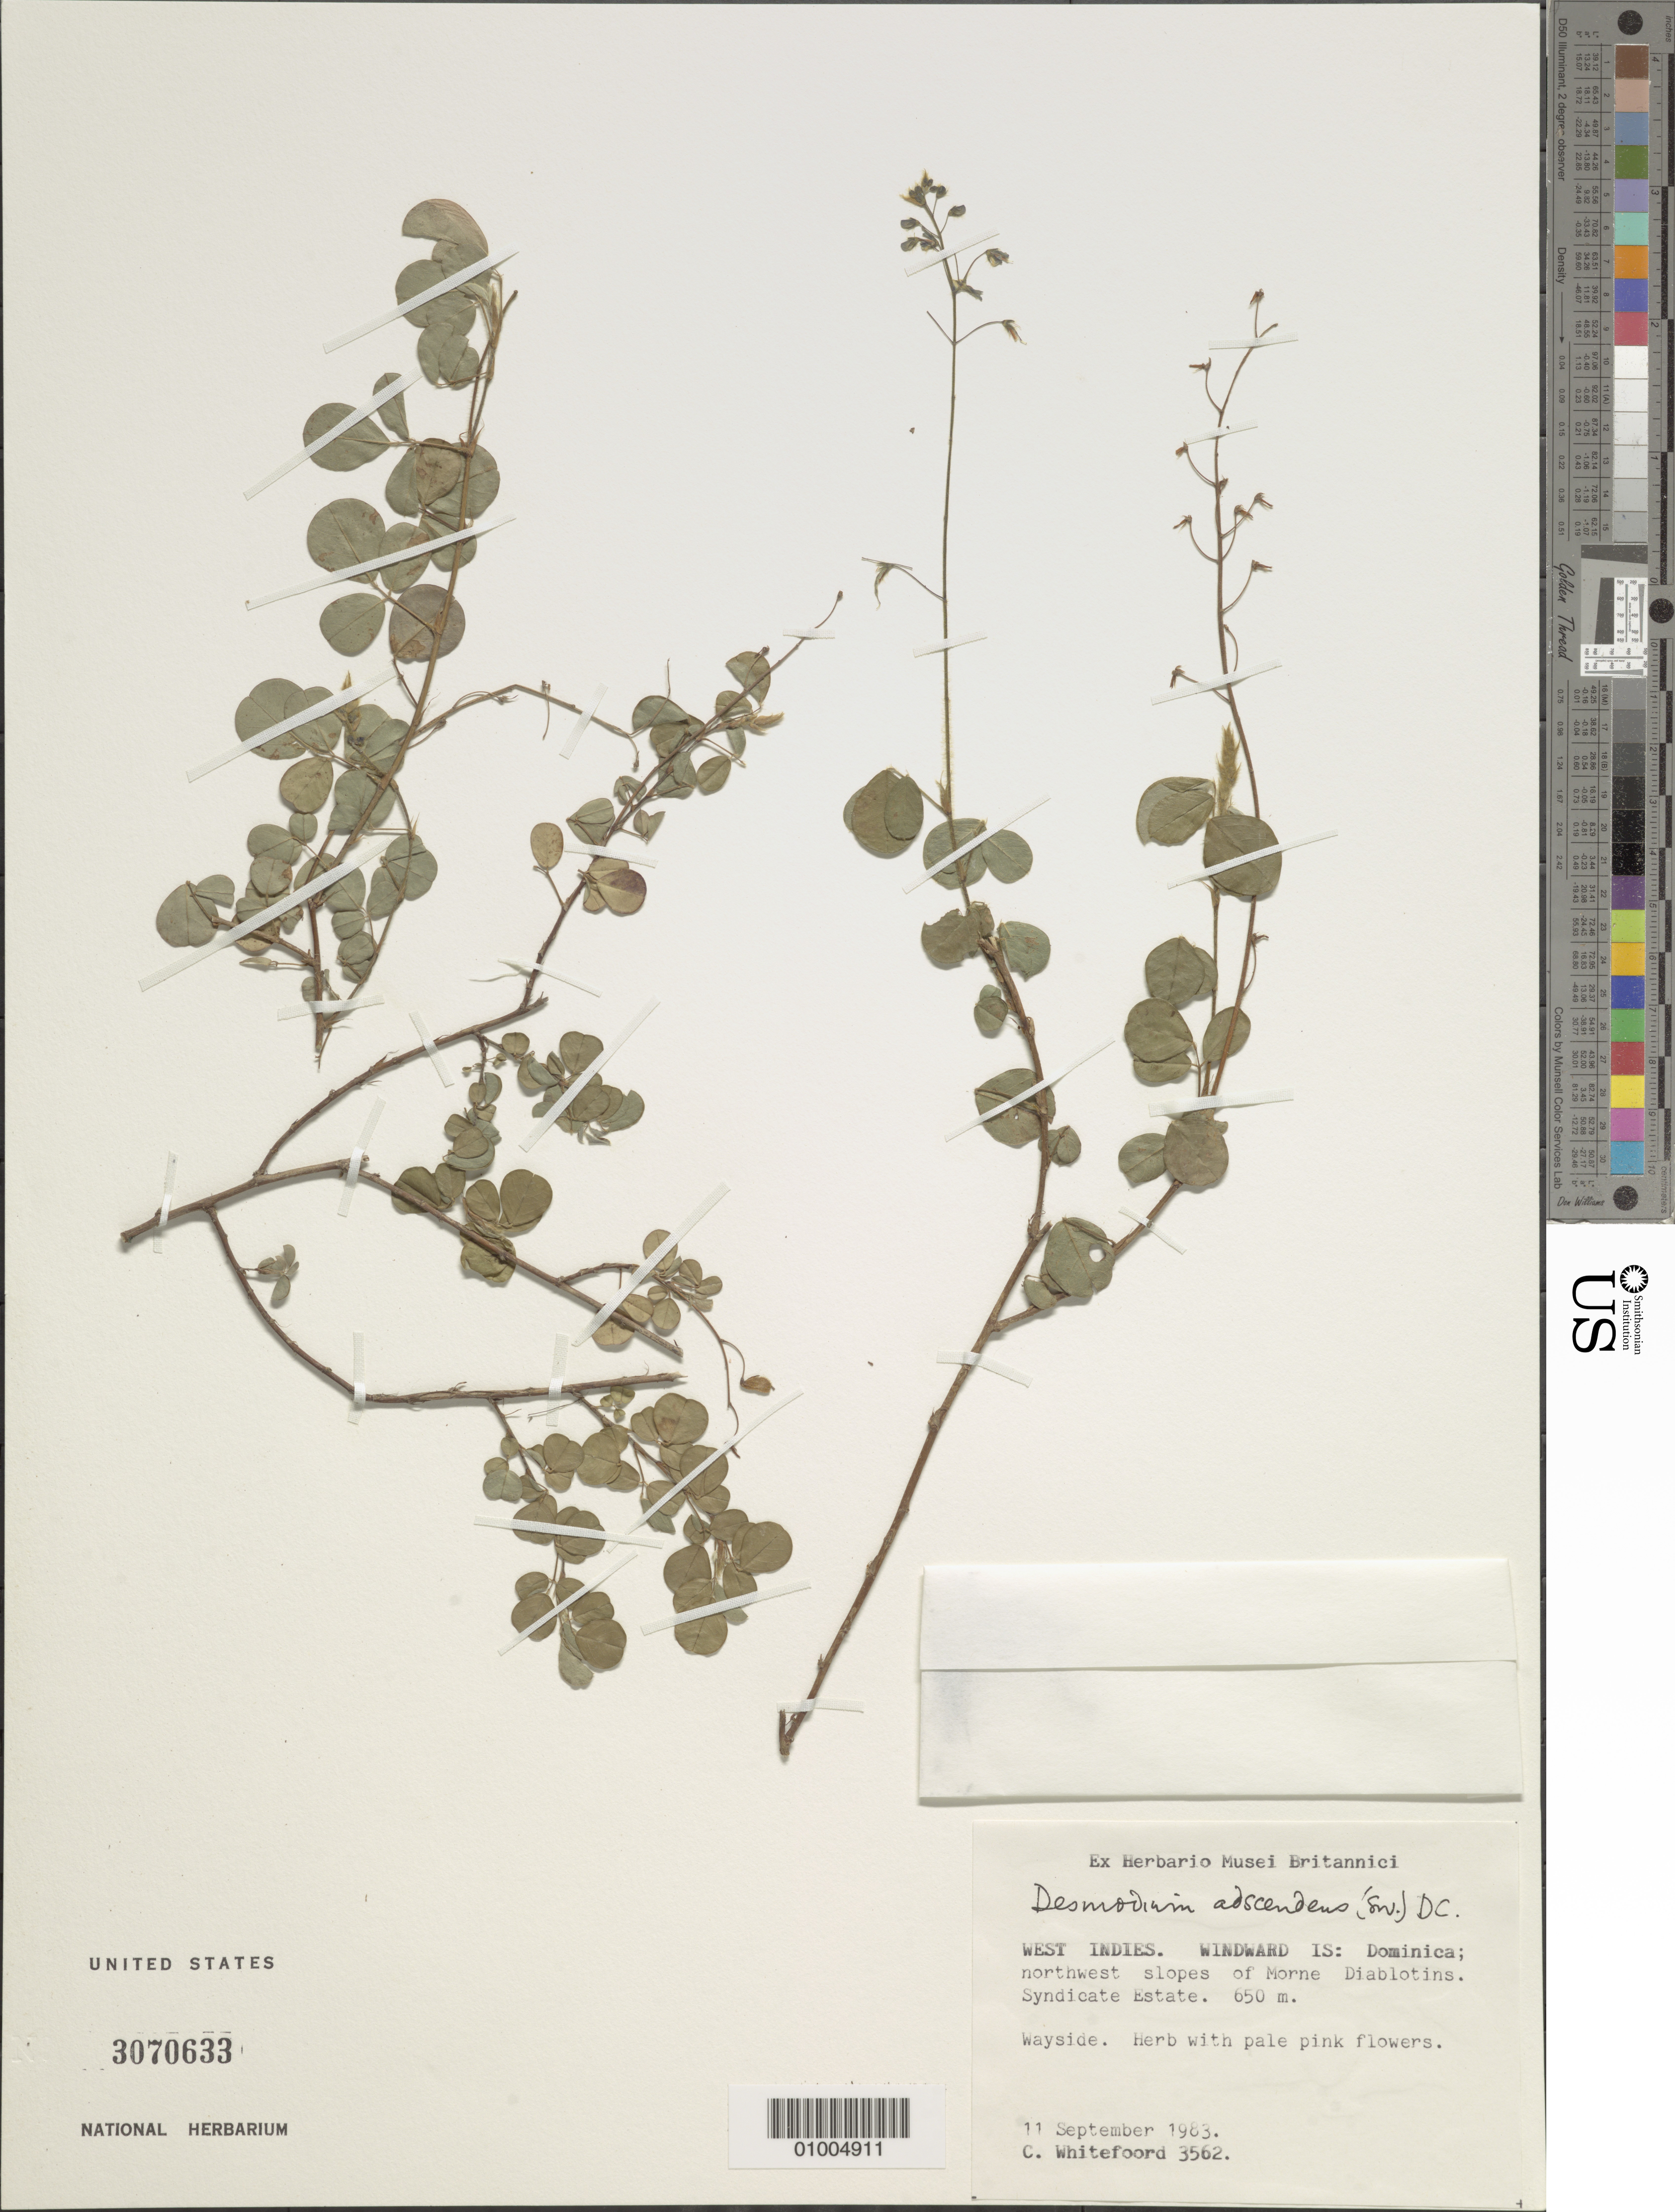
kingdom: Plantae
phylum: Tracheophyta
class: Magnoliopsida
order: Fabales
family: Fabaceae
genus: Grona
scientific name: Grona adscendens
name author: (Sw.) H. Ohashi & K. Ohashi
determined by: Strong, Mark T., (BOT), Smithsonian Institution - National Museum of Natural History (UNITED STATES)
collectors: C. Whitefoord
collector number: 3562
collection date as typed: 11 Sep 1983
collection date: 1983-09-11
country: Dominica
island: Dominica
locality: NW slopes of Morne Diablotins. Syndicate Estate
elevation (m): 650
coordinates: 0 N, 0 E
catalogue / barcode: US 3070633